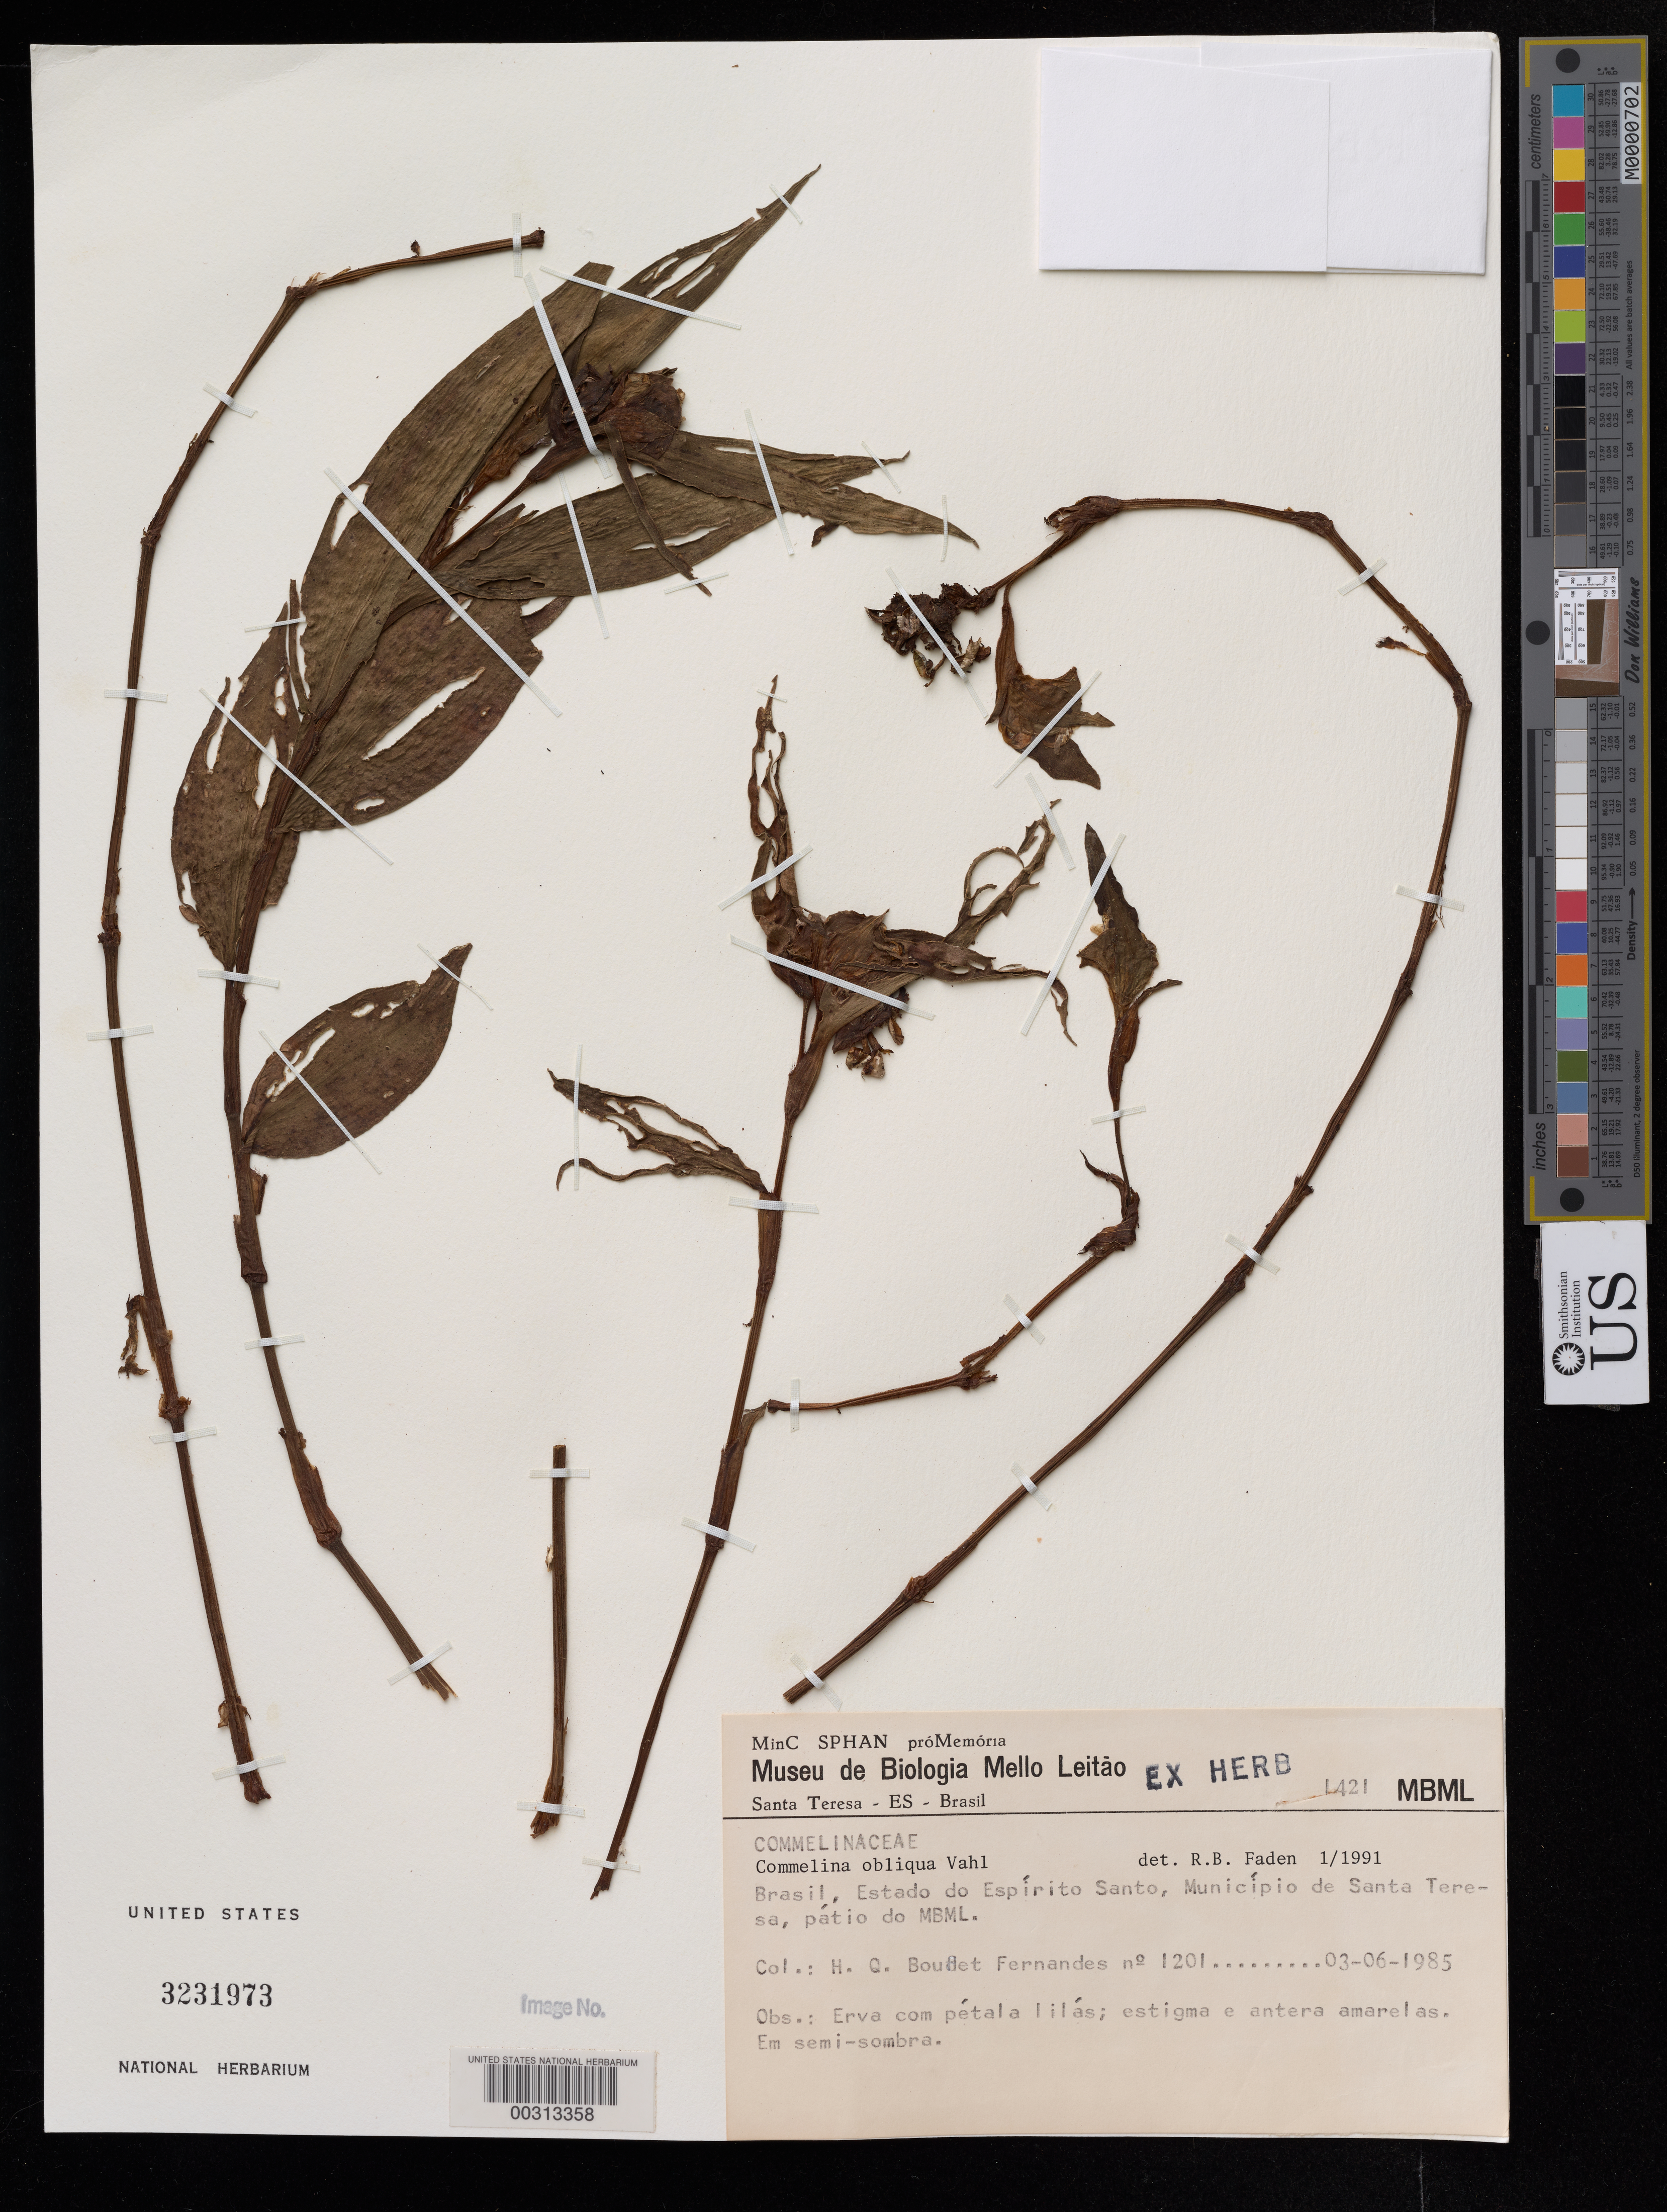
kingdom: Plantae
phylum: Tracheophyta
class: Liliopsida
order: Commelinales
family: Commelinaceae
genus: Commelina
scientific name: Commelina obliqua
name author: Vahl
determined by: Faden, Robert B., (US), Smithsonian Institution - National Museum of Natural History (UNITED STATES)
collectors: H. Q. Boudet Fernandes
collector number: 1201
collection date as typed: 03 Jun 1985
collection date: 1985-06-03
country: Brazil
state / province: Espírito Santo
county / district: Santa Teresa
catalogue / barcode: US 3231973